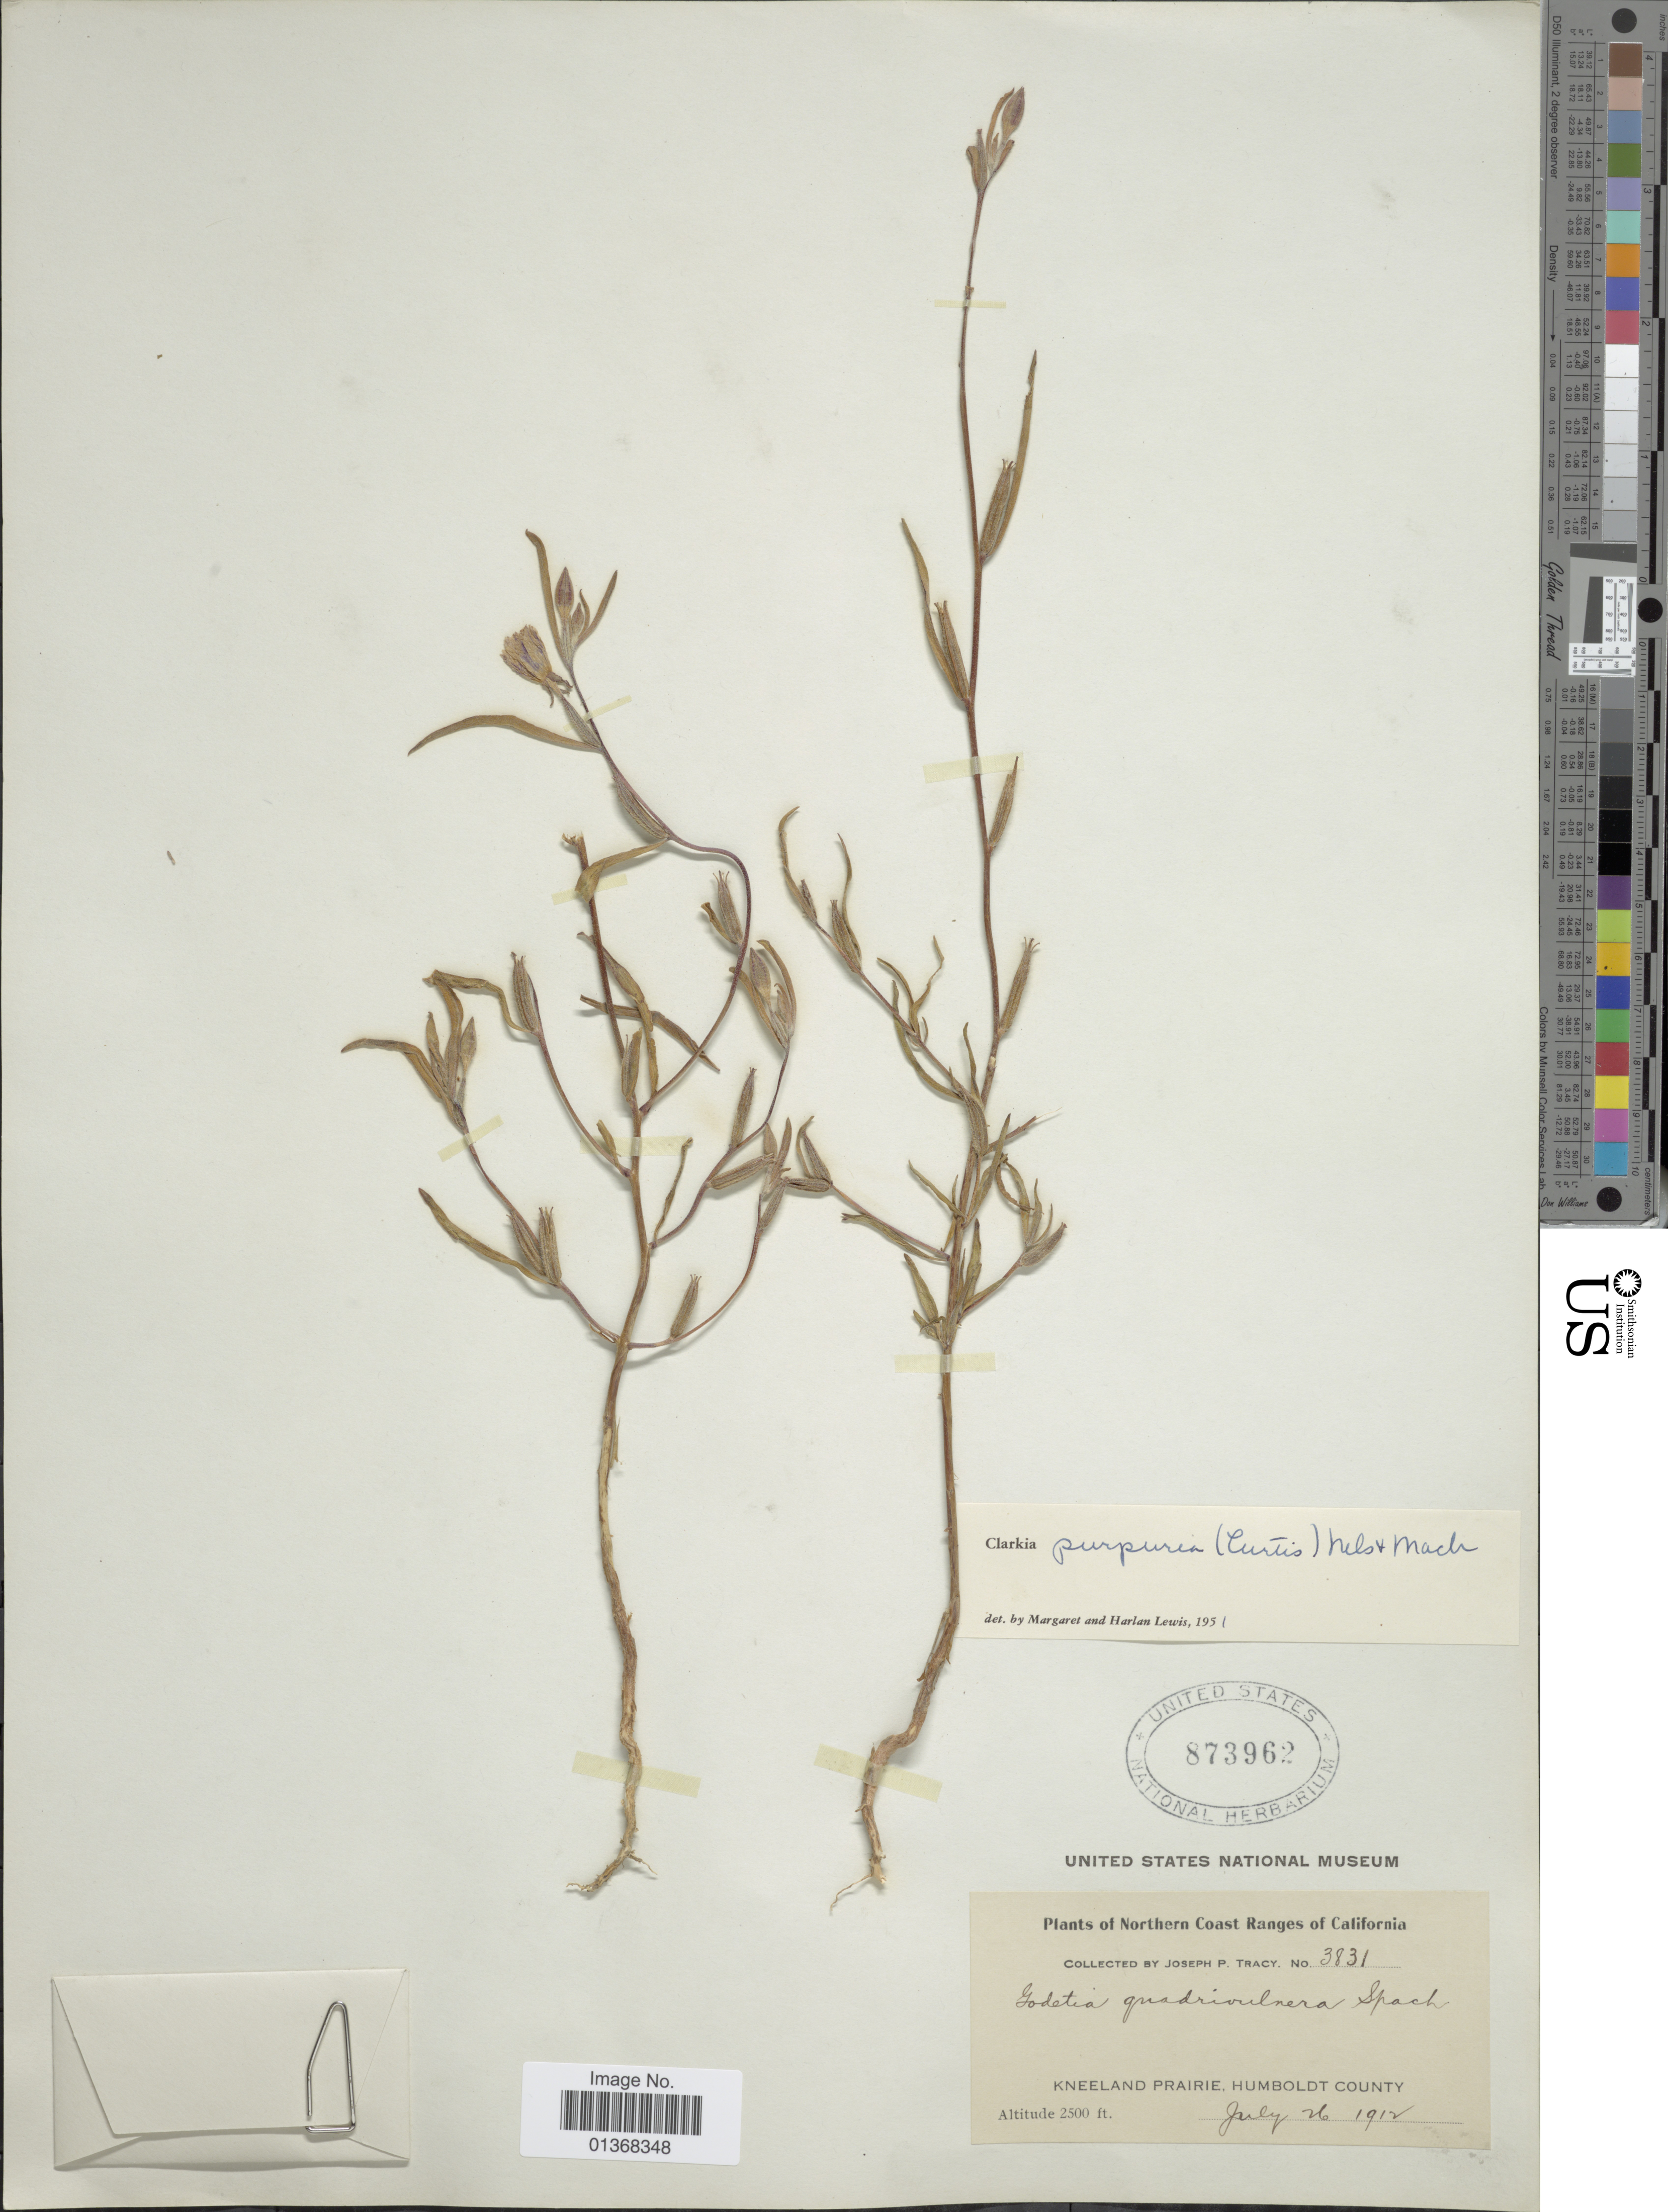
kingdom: Plantae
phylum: Tracheophyta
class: Magnoliopsida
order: Myrtales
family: Onagraceae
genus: Clarkia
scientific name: Clarkia purpurea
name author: (Curtis) A. Nelson & J.F. Macbr.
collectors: J. Tracy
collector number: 3831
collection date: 1912-07-26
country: United States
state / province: California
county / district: Humboldt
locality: Northern Coast Ranges of California, Kneeland Prairie, Humboldt County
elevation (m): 762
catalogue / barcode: US 873962